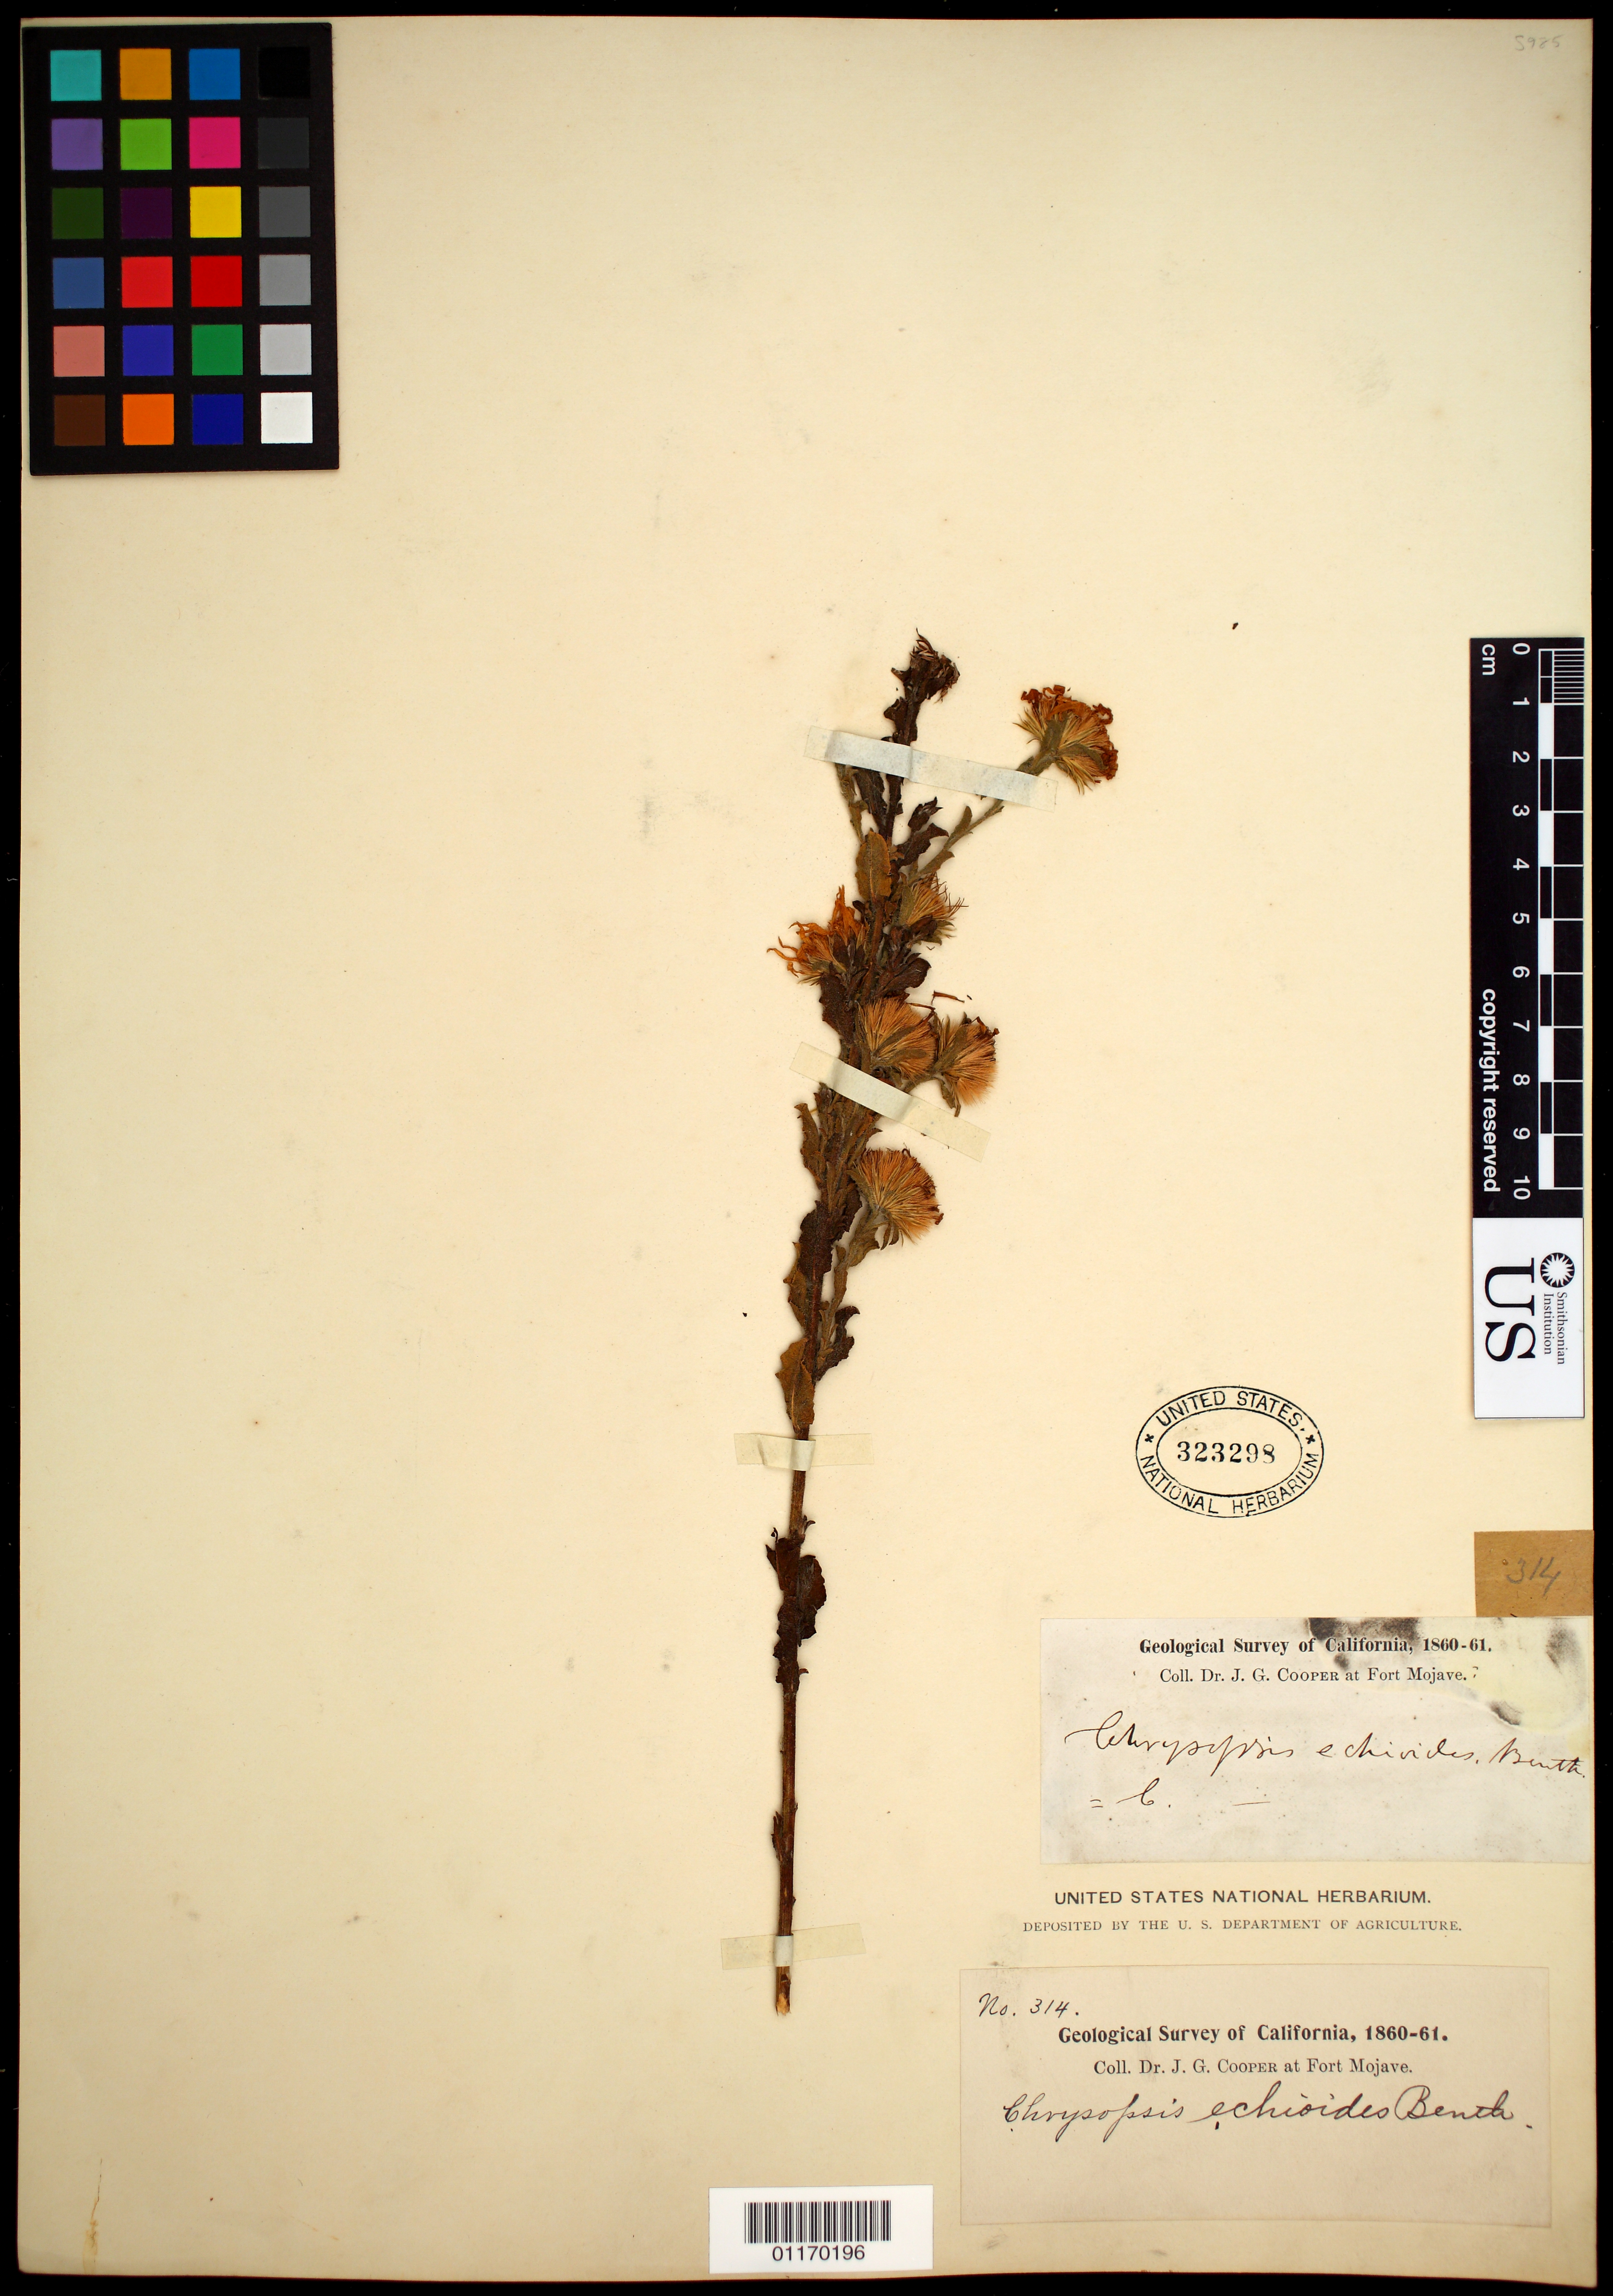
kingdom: Plantae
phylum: Tracheophyta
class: Magnoliopsida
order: Asterales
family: Asteraceae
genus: Heterotheca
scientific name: Heterotheca echioides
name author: (Benth.) Shinners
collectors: J. G. Cooper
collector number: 314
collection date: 1860/1861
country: United States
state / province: California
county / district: San Bernardino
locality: Fort Mojave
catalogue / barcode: US 323298